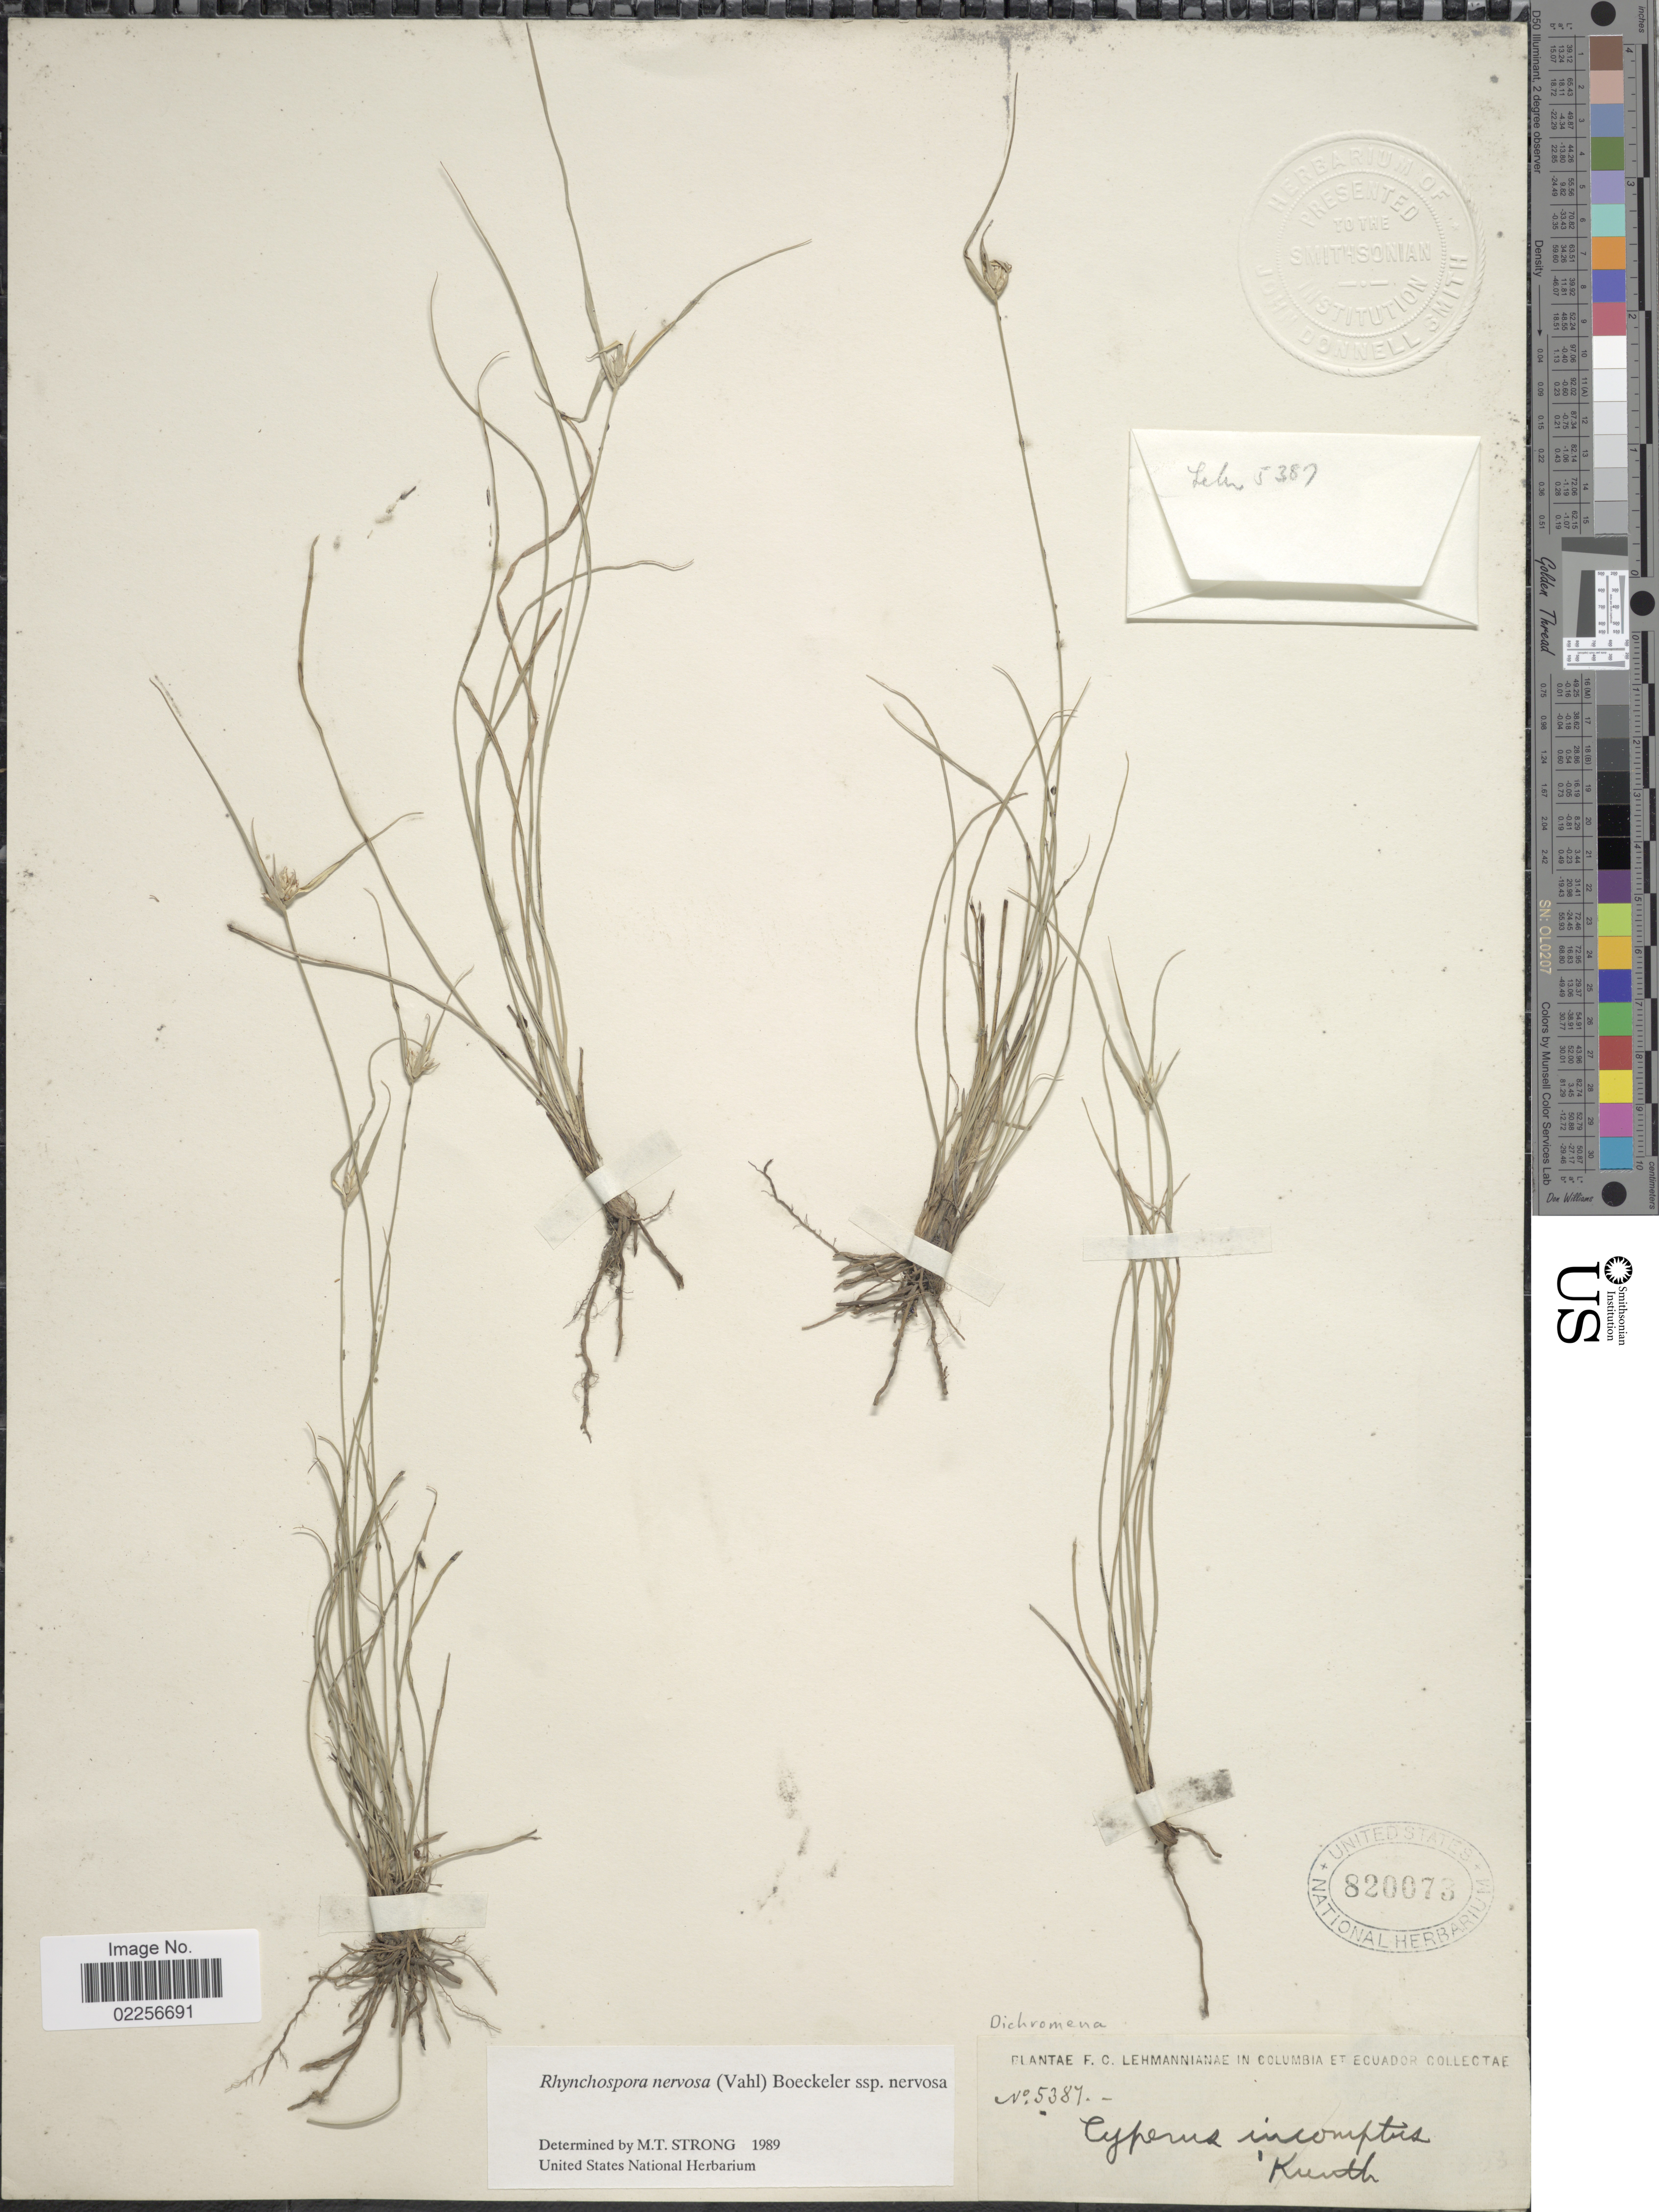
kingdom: Plantae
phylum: Tracheophyta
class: Liliopsida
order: Poales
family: Cyperaceae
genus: Rhynchospora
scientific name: Rhynchospora nervosa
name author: (Vahl) Boeckeler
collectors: F. C. Lehmann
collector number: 5387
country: Colombia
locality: Columbia et Ecuador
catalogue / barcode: US 820073